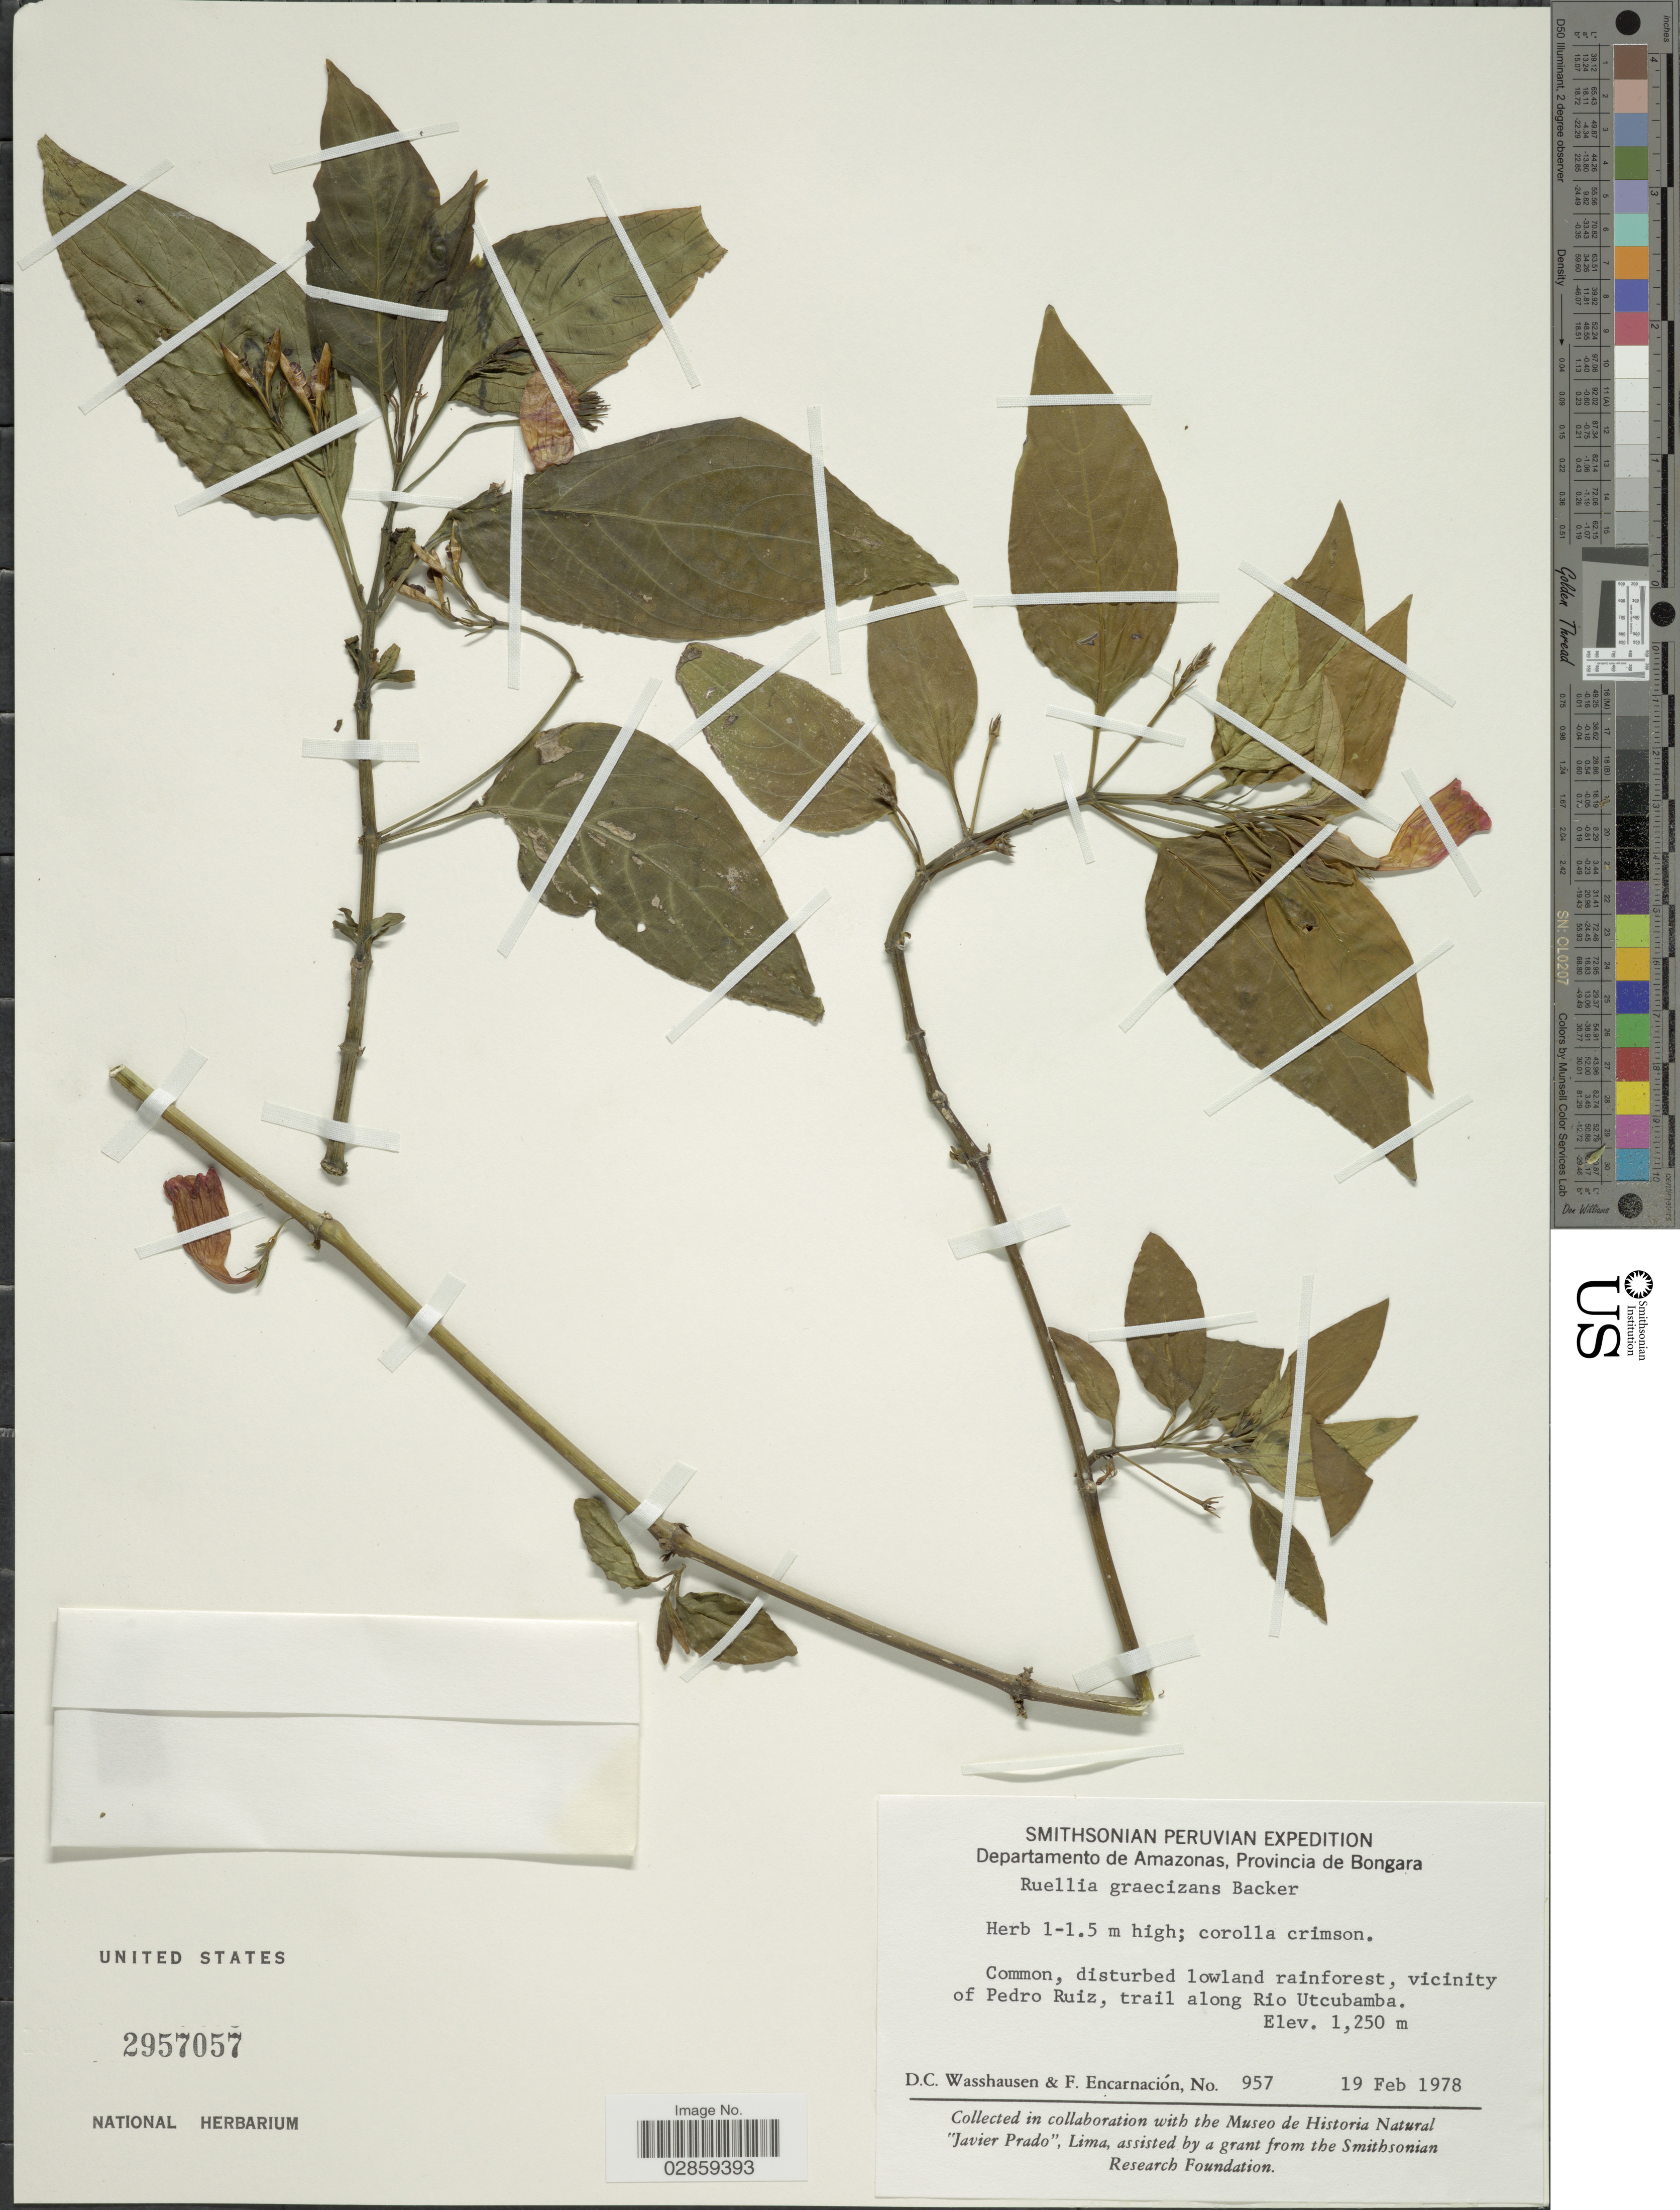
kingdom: Plantae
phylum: Tracheophyta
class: Magnoliopsida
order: Lamiales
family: Acanthaceae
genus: Ruellia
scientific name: Ruellia brevifolia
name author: (Pohl) C. Ezcurra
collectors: D. C. Wasshausen & F. Encarnación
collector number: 957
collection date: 1978-02-19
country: Peru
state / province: Amazonas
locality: Departamento de Amazonas, Provincia de Bongara, vicinity of Pedro Ruiz, trail along Rio Utcubamba.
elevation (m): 1250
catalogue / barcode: US 2957057